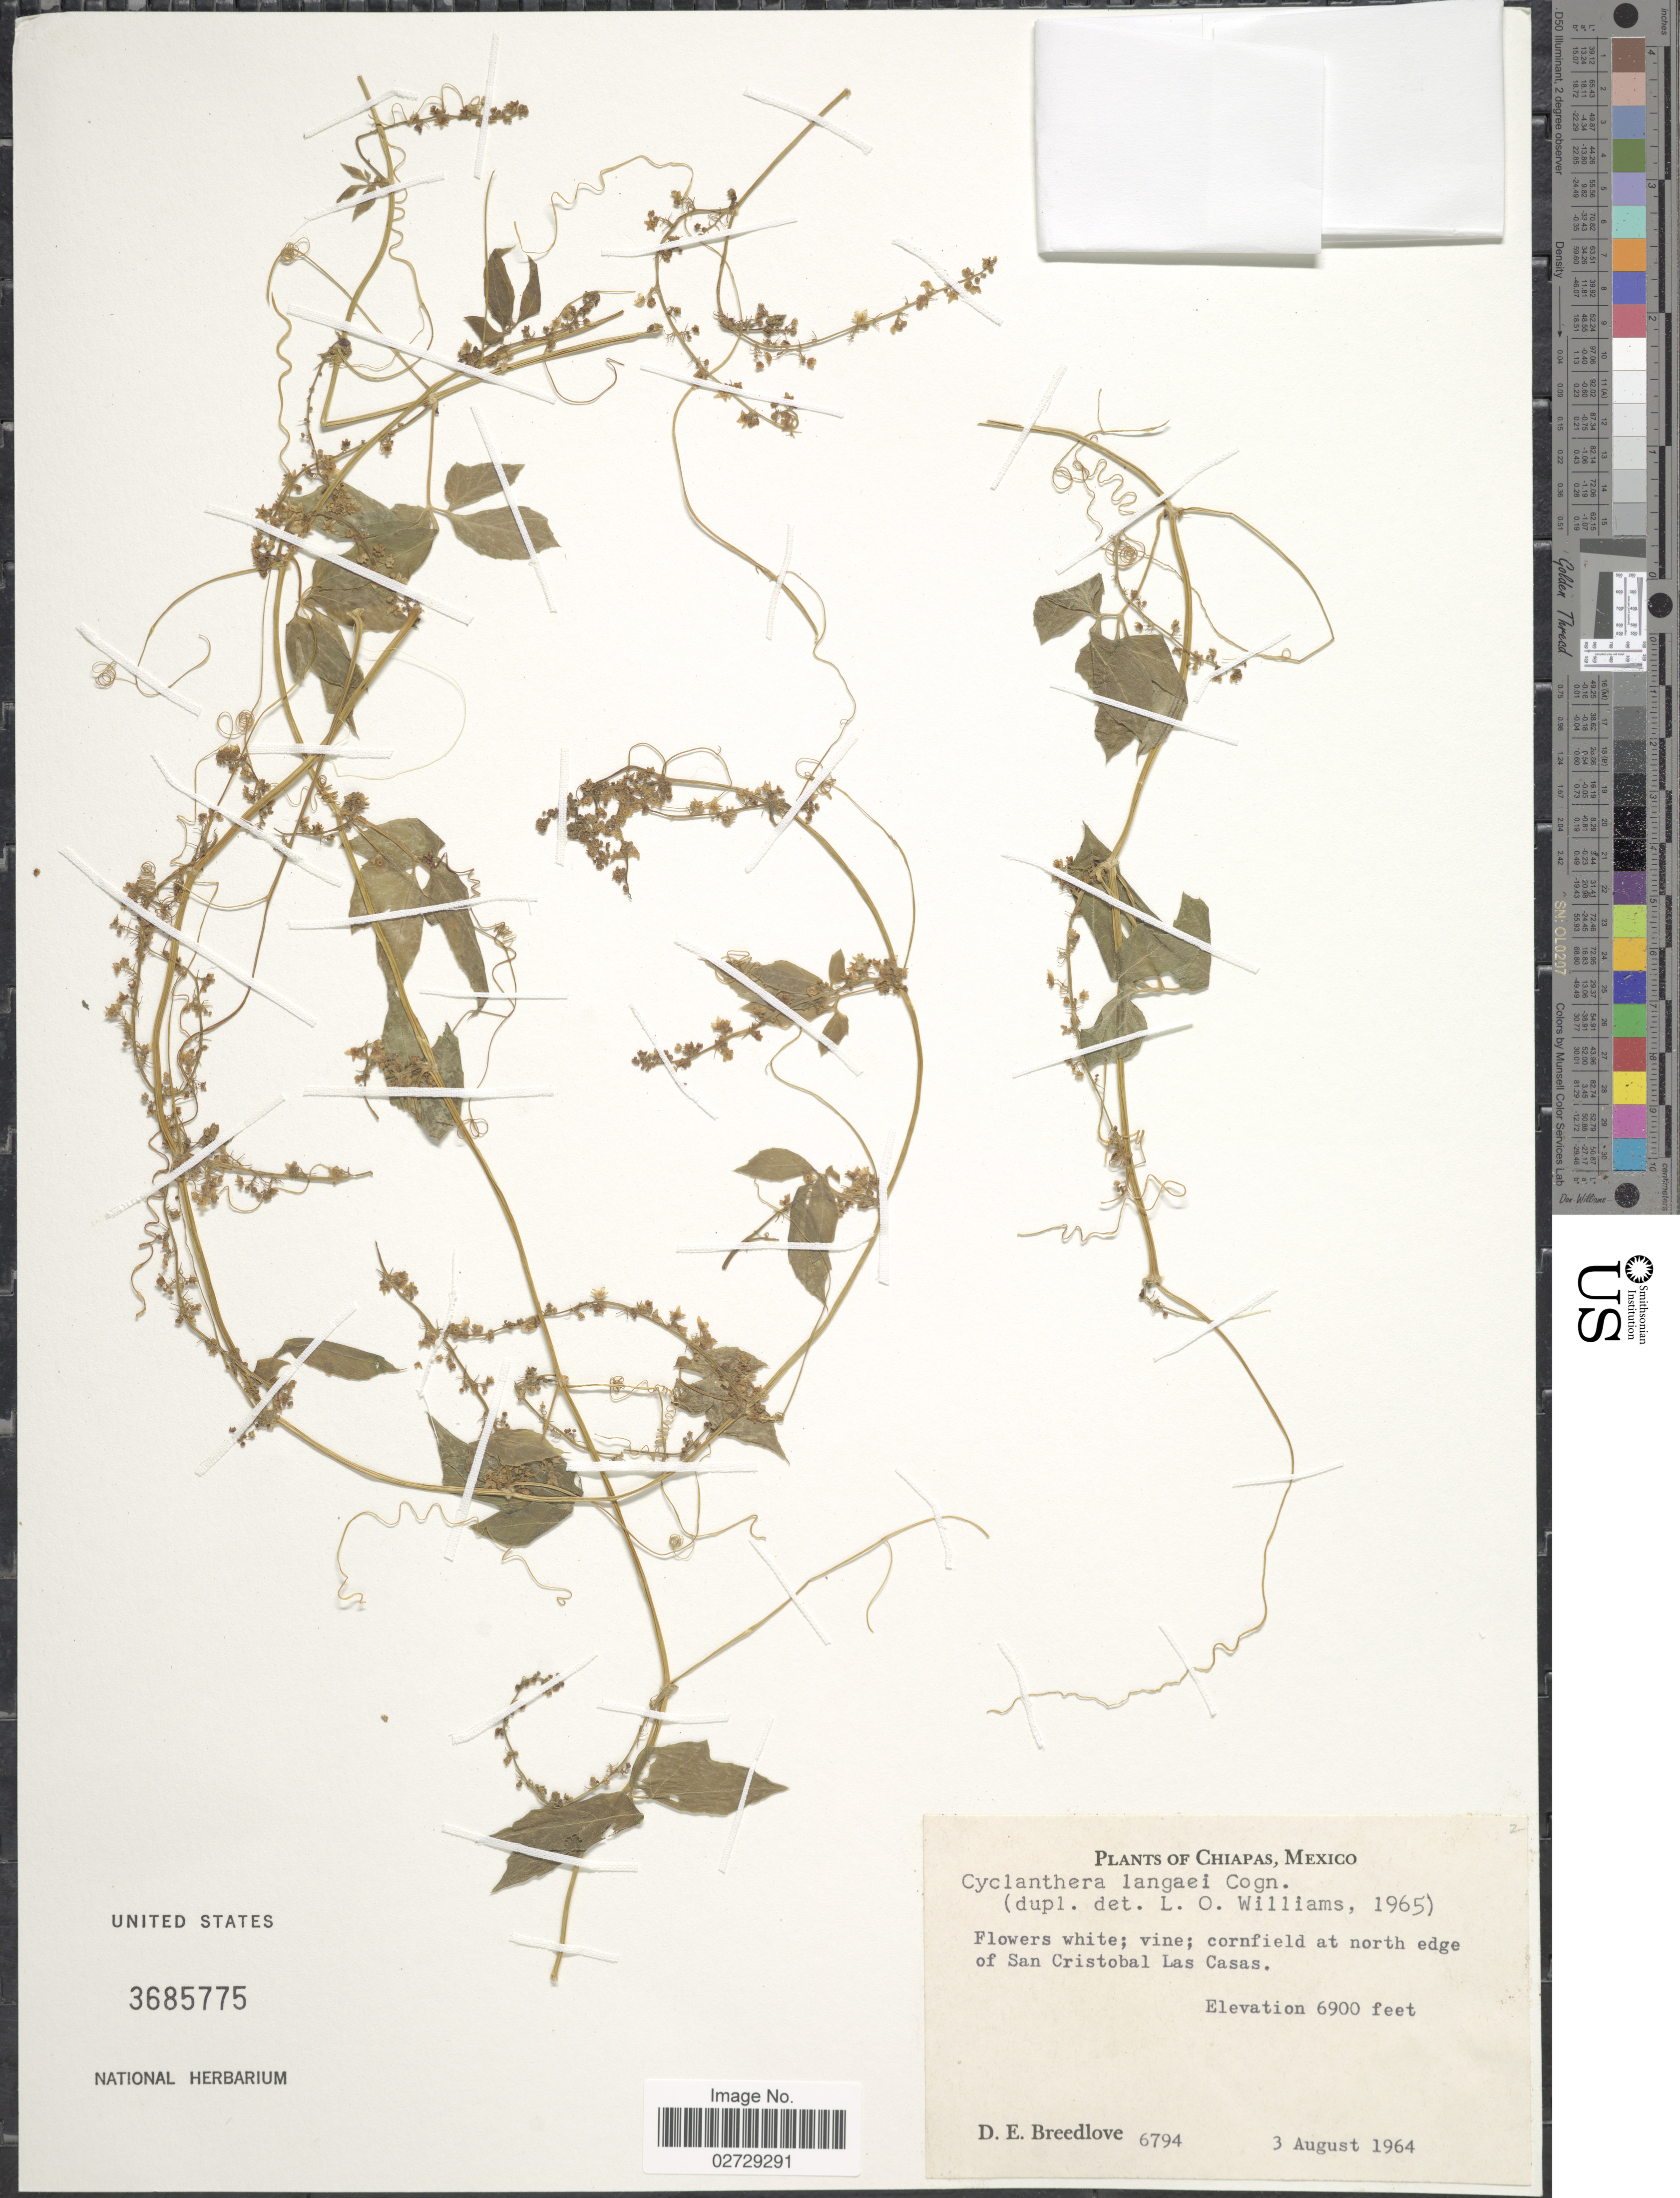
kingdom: Plantae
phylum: Tracheophyta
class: Magnoliopsida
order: Cucurbitales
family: Cucurbitaceae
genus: Cyclanthera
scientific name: Cyclanthera langaei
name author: Cogn.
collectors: D. E. Breedlove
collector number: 6794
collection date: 1964-08-03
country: Mexico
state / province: Chiapas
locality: Cornfield at north edge of San Cristobal Las Casas.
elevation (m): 2103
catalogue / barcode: US 3685775